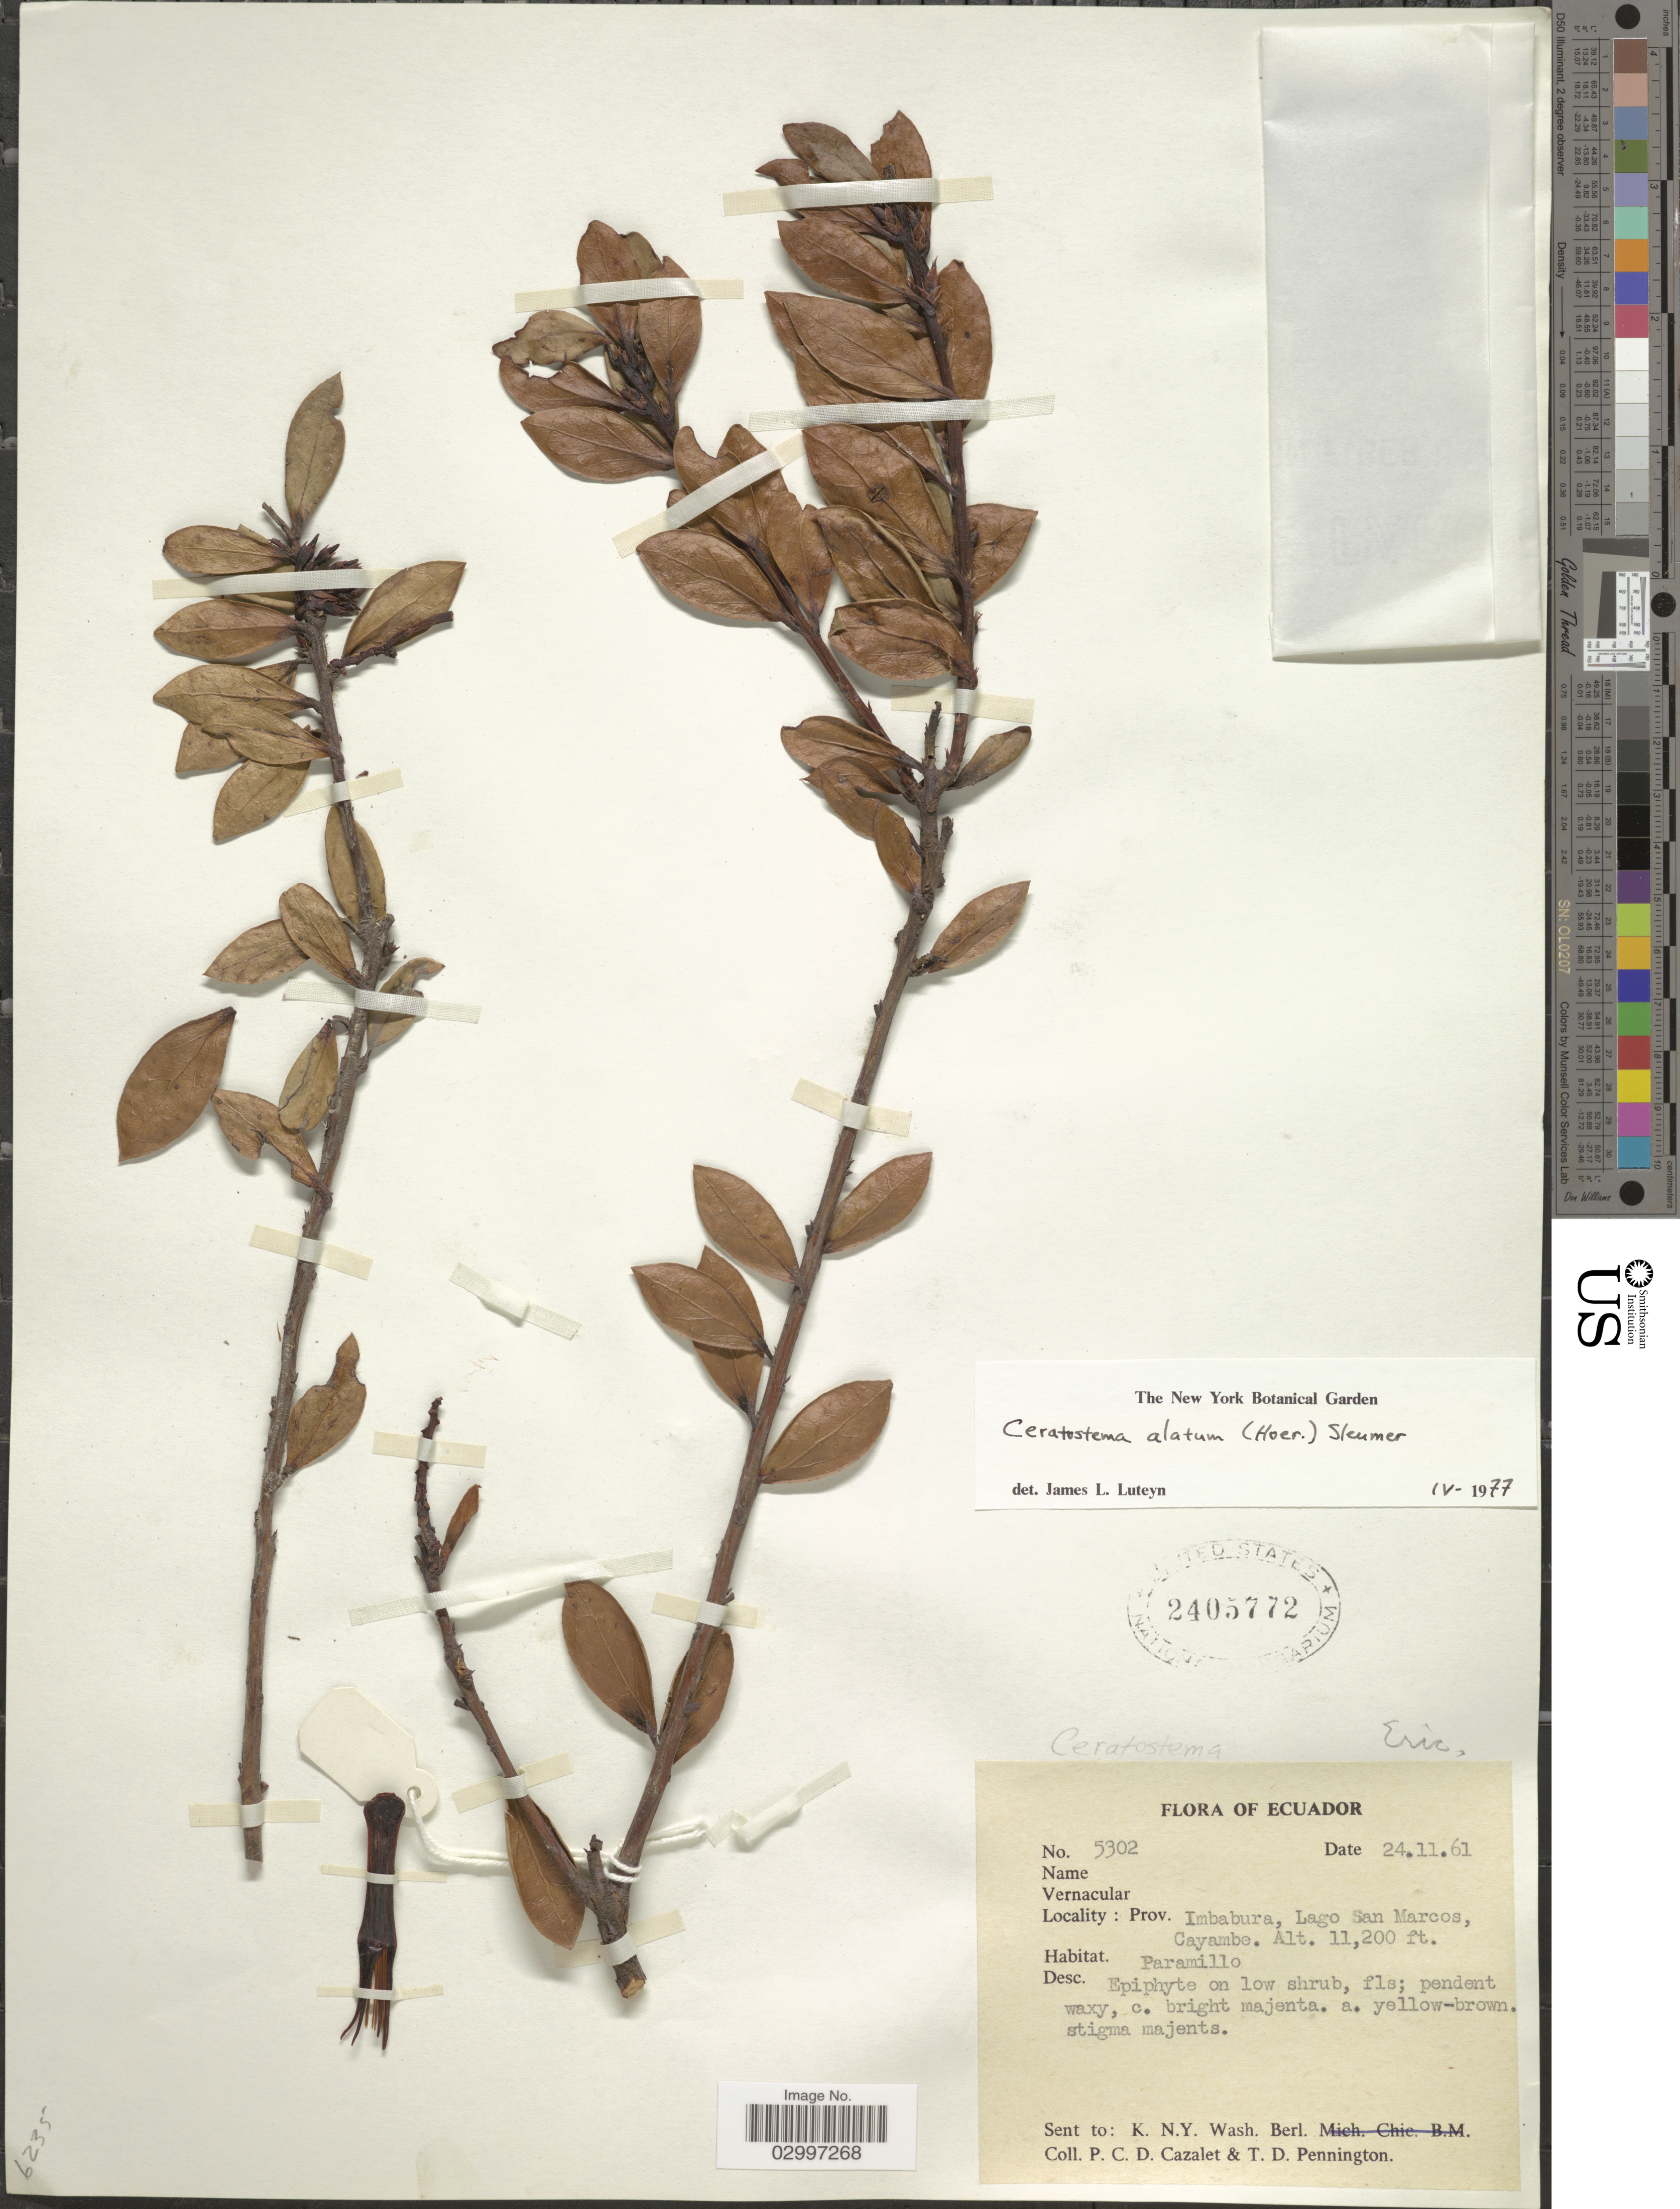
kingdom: Plantae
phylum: Tracheophyta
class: Magnoliopsida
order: Ericales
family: Ericaceae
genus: Ceratostema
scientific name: Ceratostema alatum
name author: (Hoerold) Sleumer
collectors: P. C. D. Cazalet & T. D. Pennington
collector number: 5302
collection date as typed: Transcribed d/m/y: 24/11/61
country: Ecuador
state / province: Imbabura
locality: Lago San Marcos, Cayambe.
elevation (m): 3414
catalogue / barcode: US 2405772